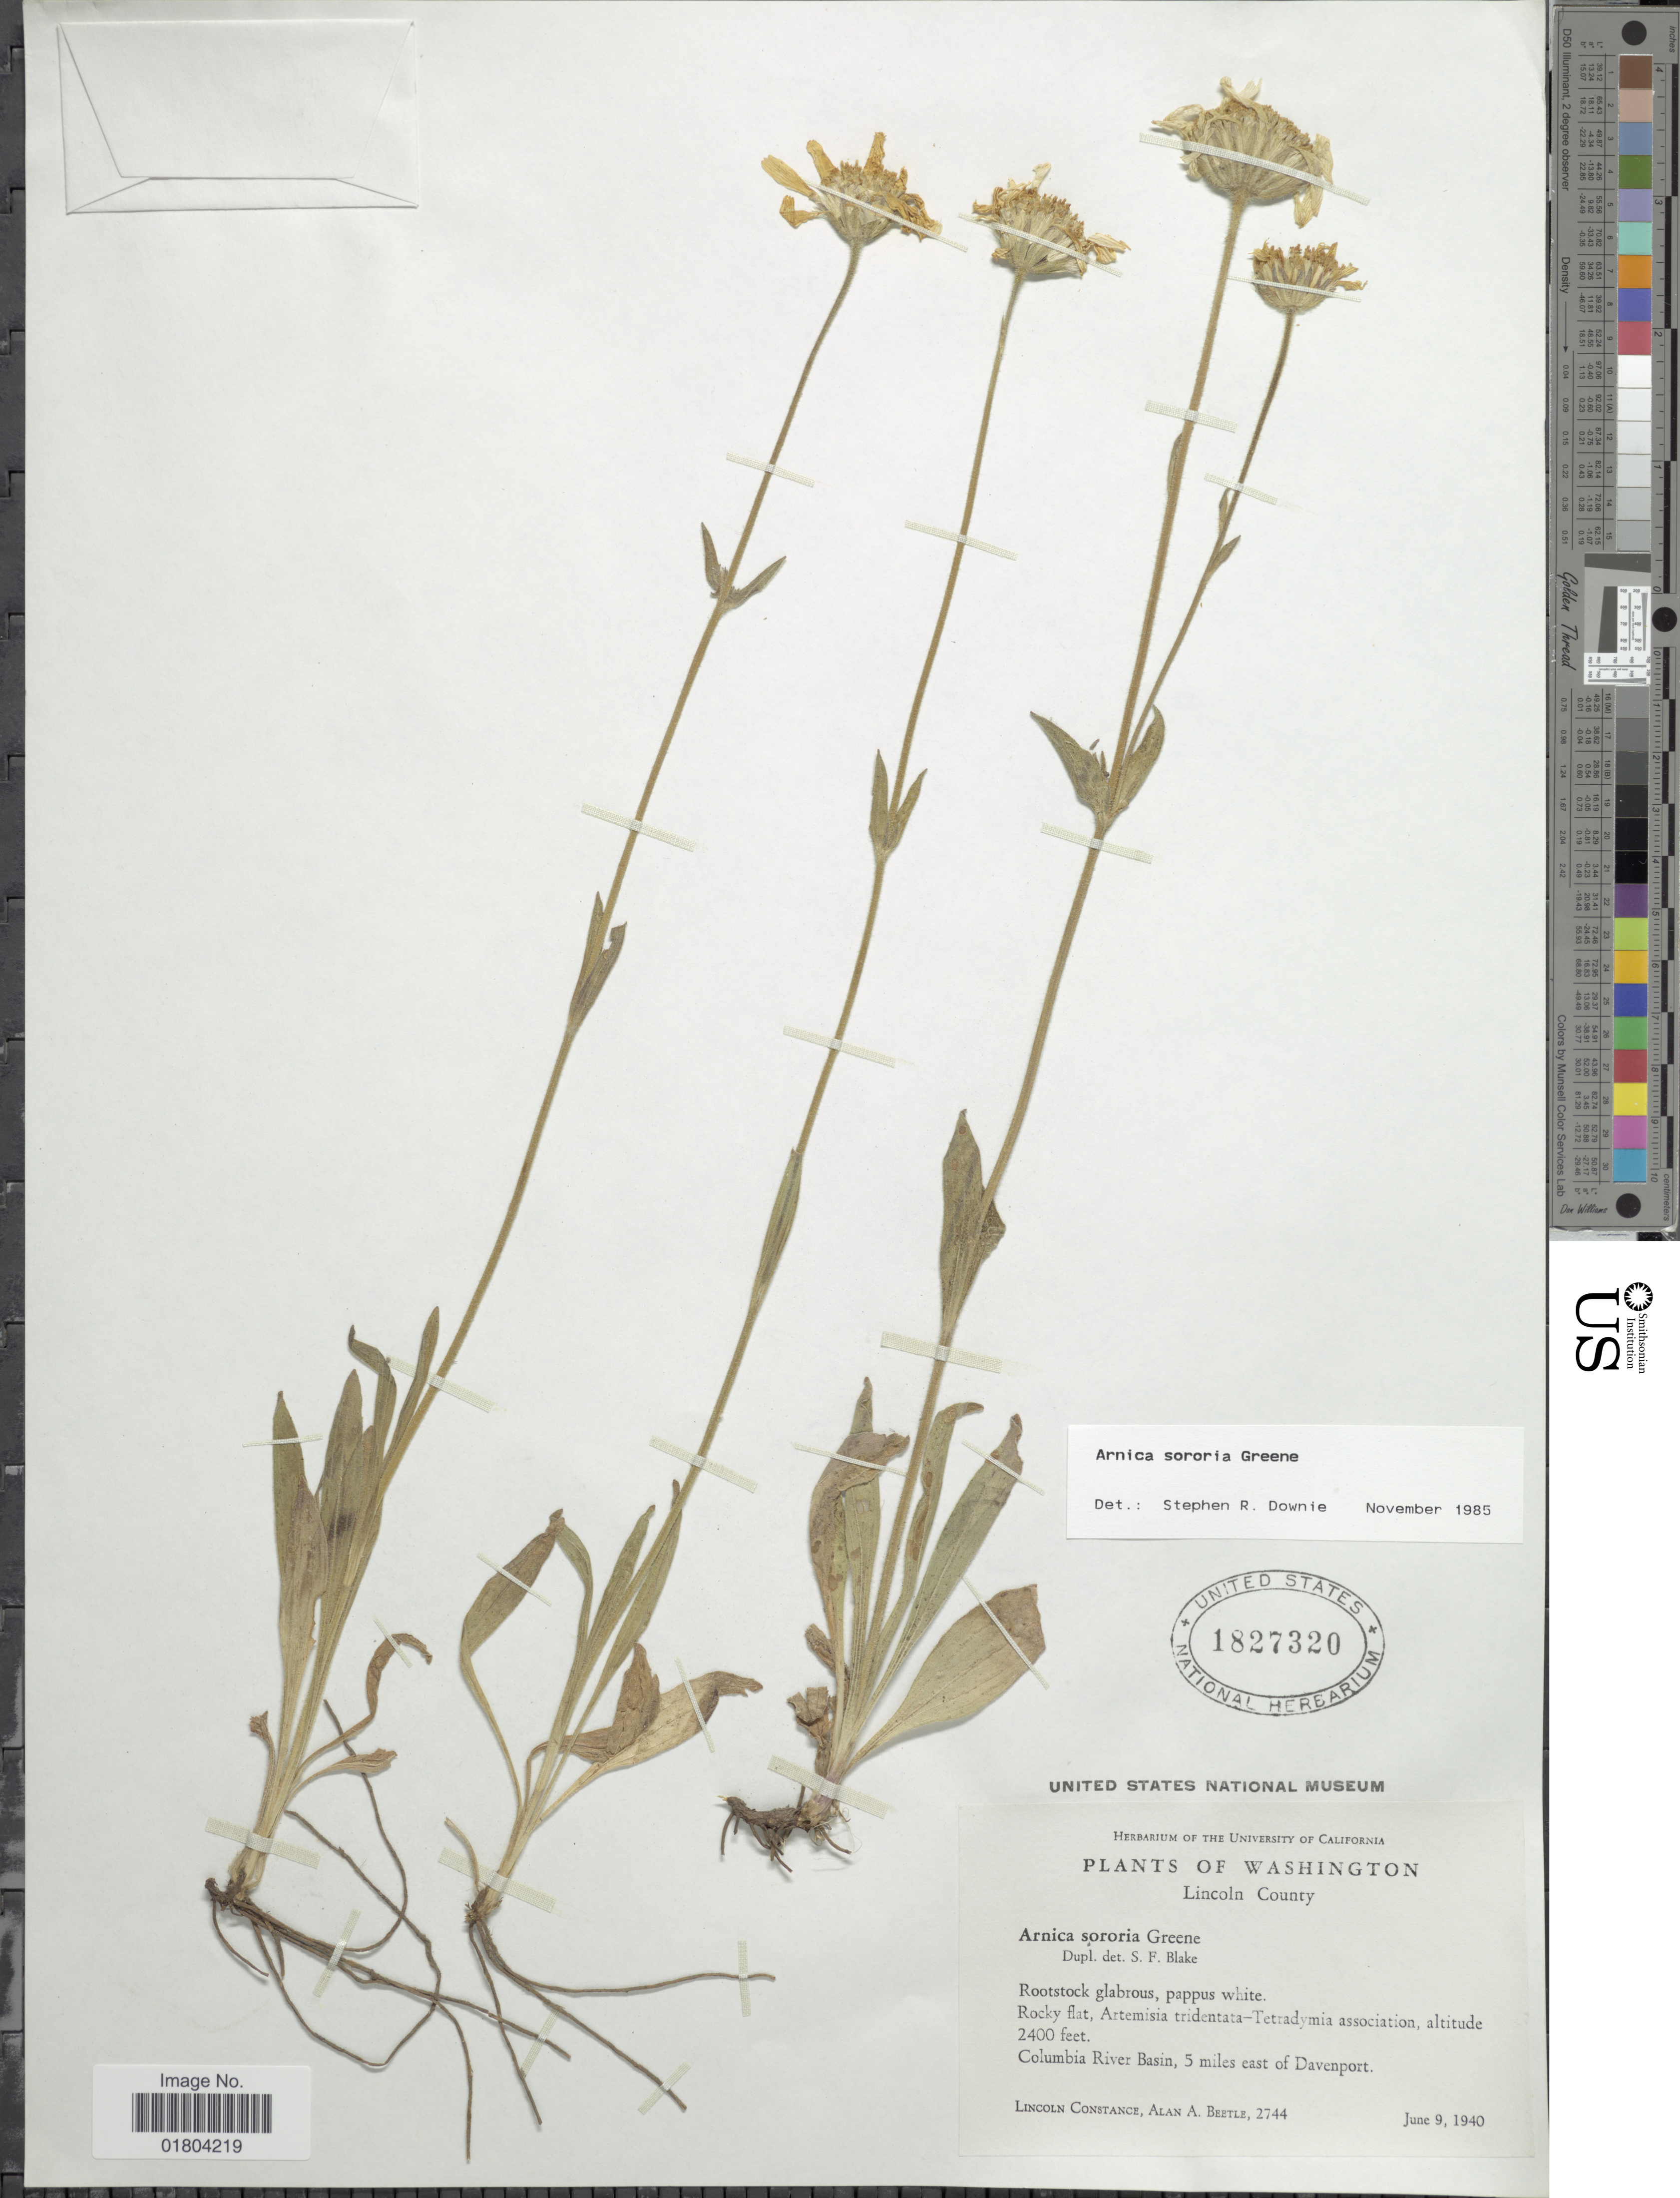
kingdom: Plantae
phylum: Tracheophyta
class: Magnoliopsida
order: Asterales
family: Asteraceae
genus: Arnica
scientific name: Arnica sororia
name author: Greene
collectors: L. Constance & A. A. Beetle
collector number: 2744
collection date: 1940-06-09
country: United States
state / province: Washington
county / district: Lincoln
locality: Lincoln County, Columia River Basin, 5 miles east of Davenport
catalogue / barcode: US 1827320